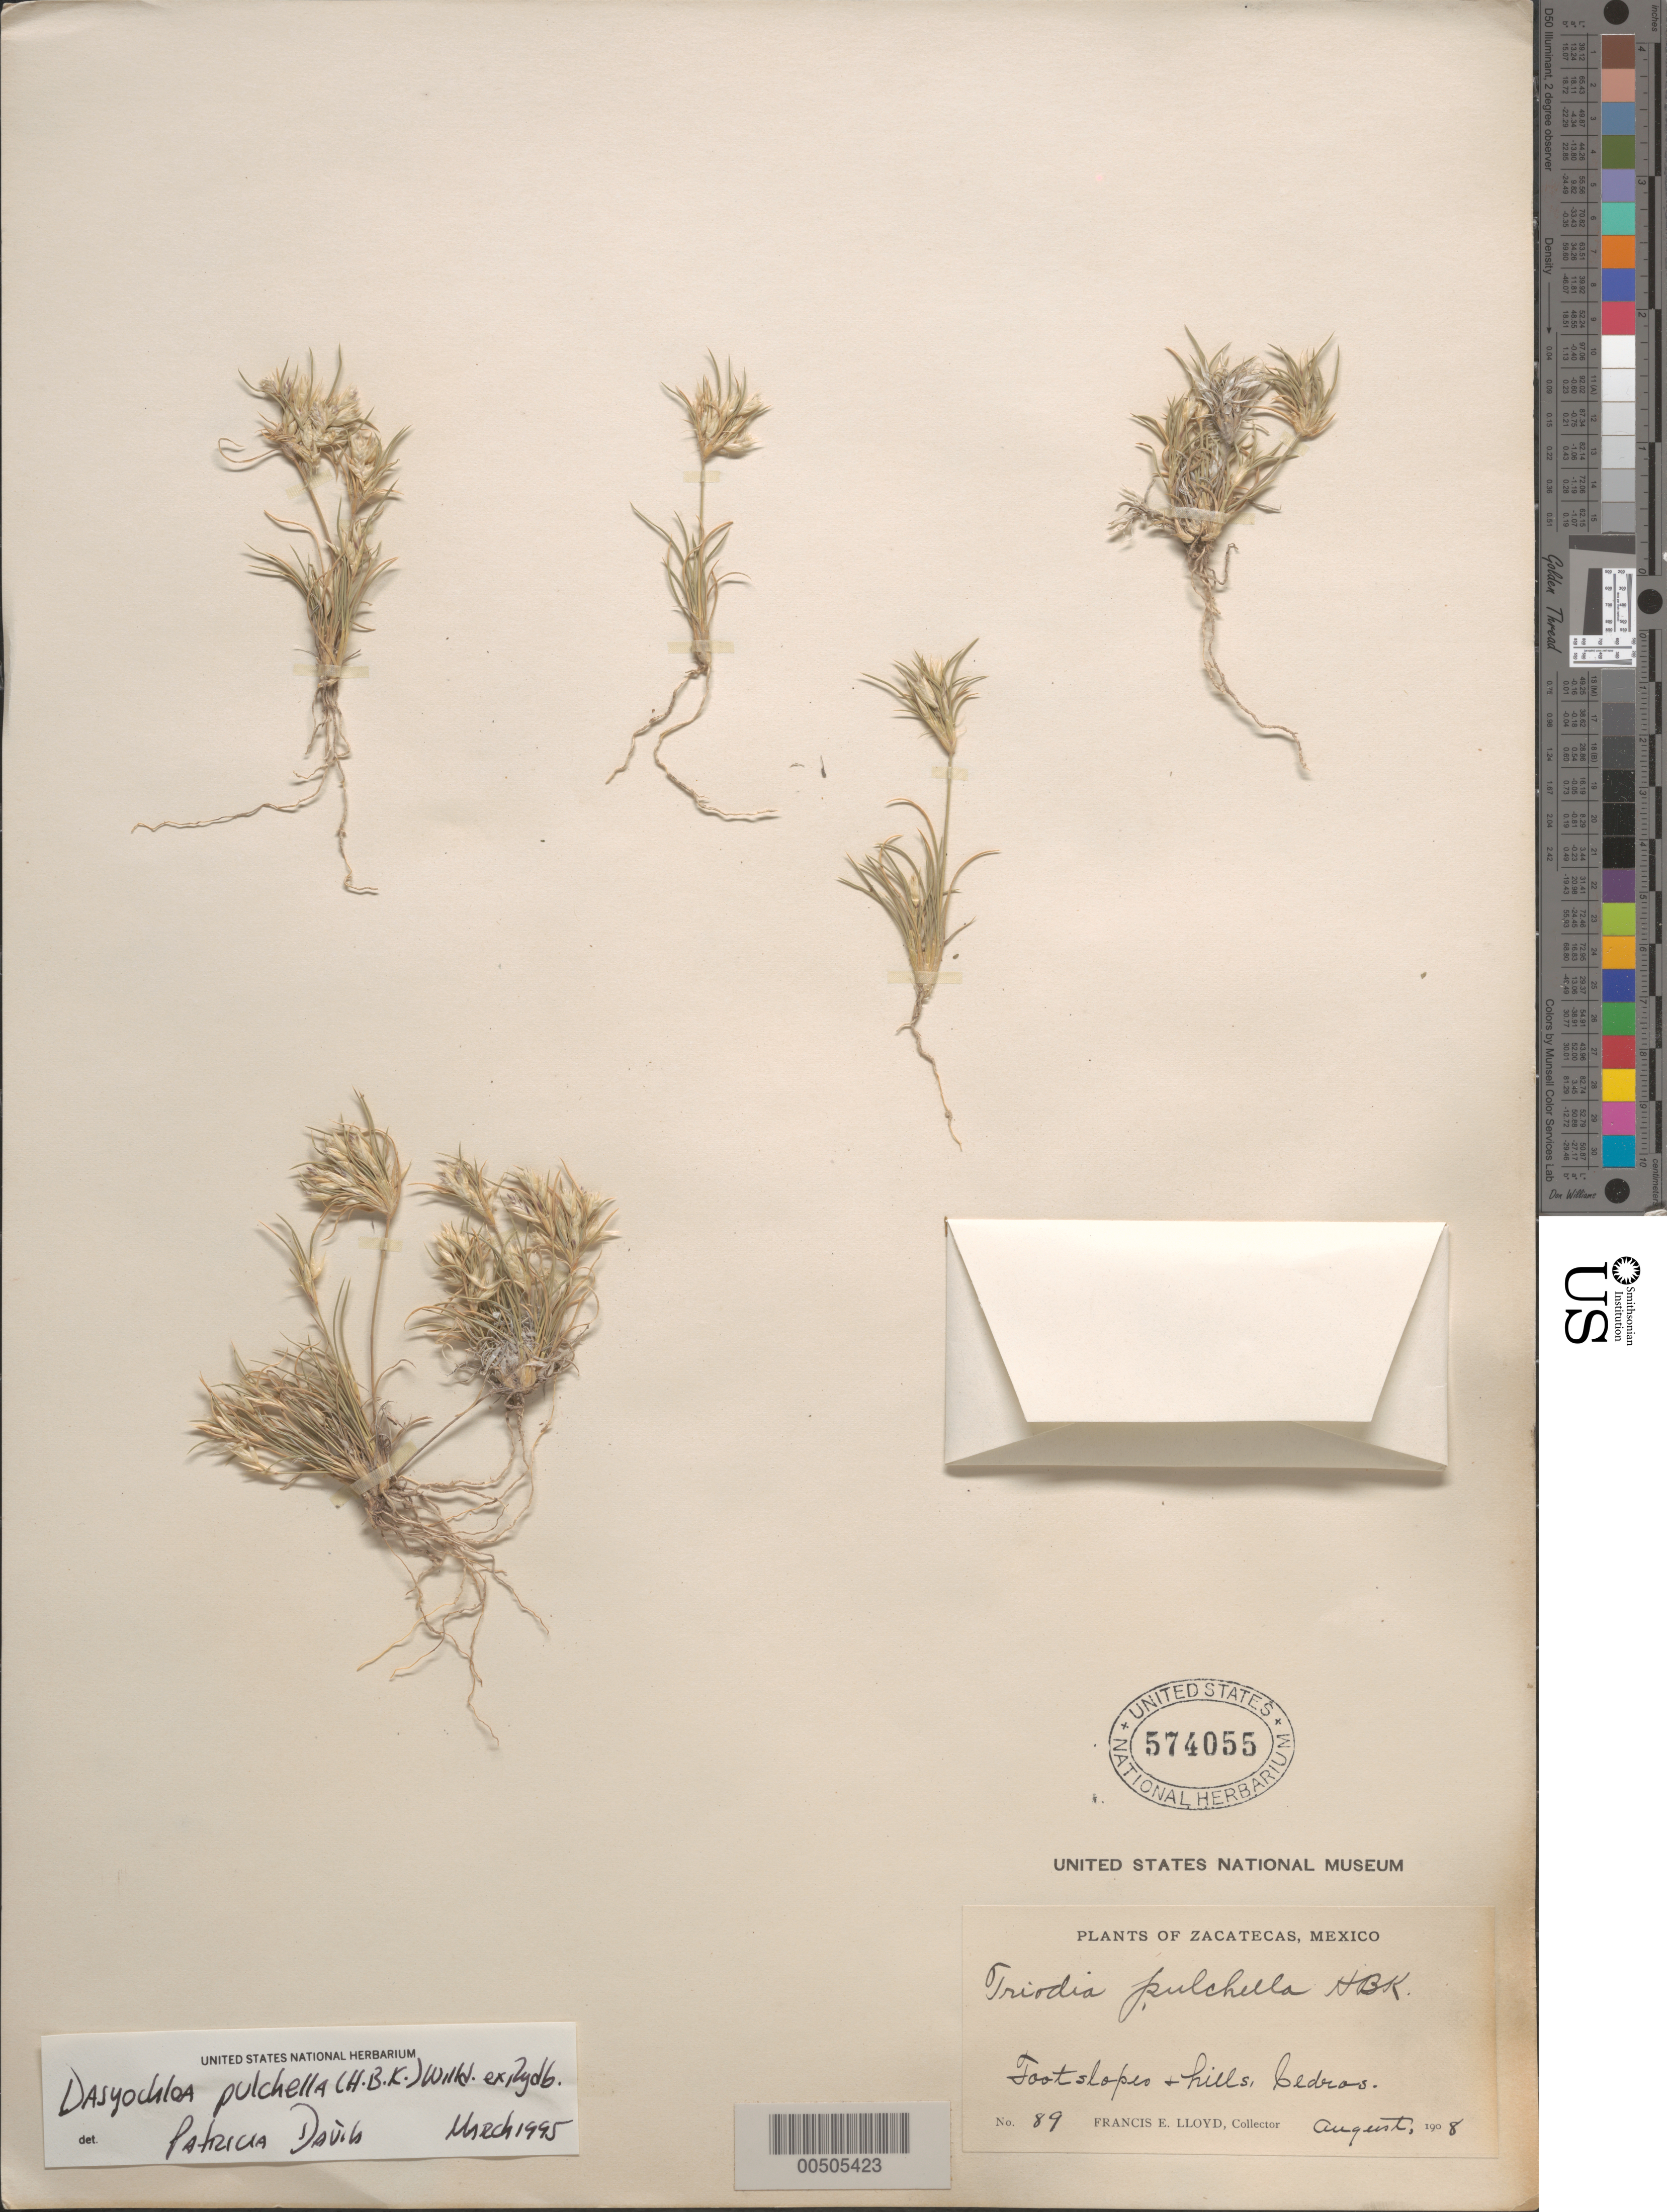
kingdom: Plantae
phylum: Tracheophyta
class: Liliopsida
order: Poales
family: Poaceae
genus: Dasyochloa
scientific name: Dasyochloa pulchella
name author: (Kunth) Willd. ex Rydb.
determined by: Dávila, P. D.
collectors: F. E. Lloyd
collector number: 89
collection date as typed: Aug 1908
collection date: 1908-08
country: Mexico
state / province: Zacatecas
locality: Cedros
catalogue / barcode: US 574055